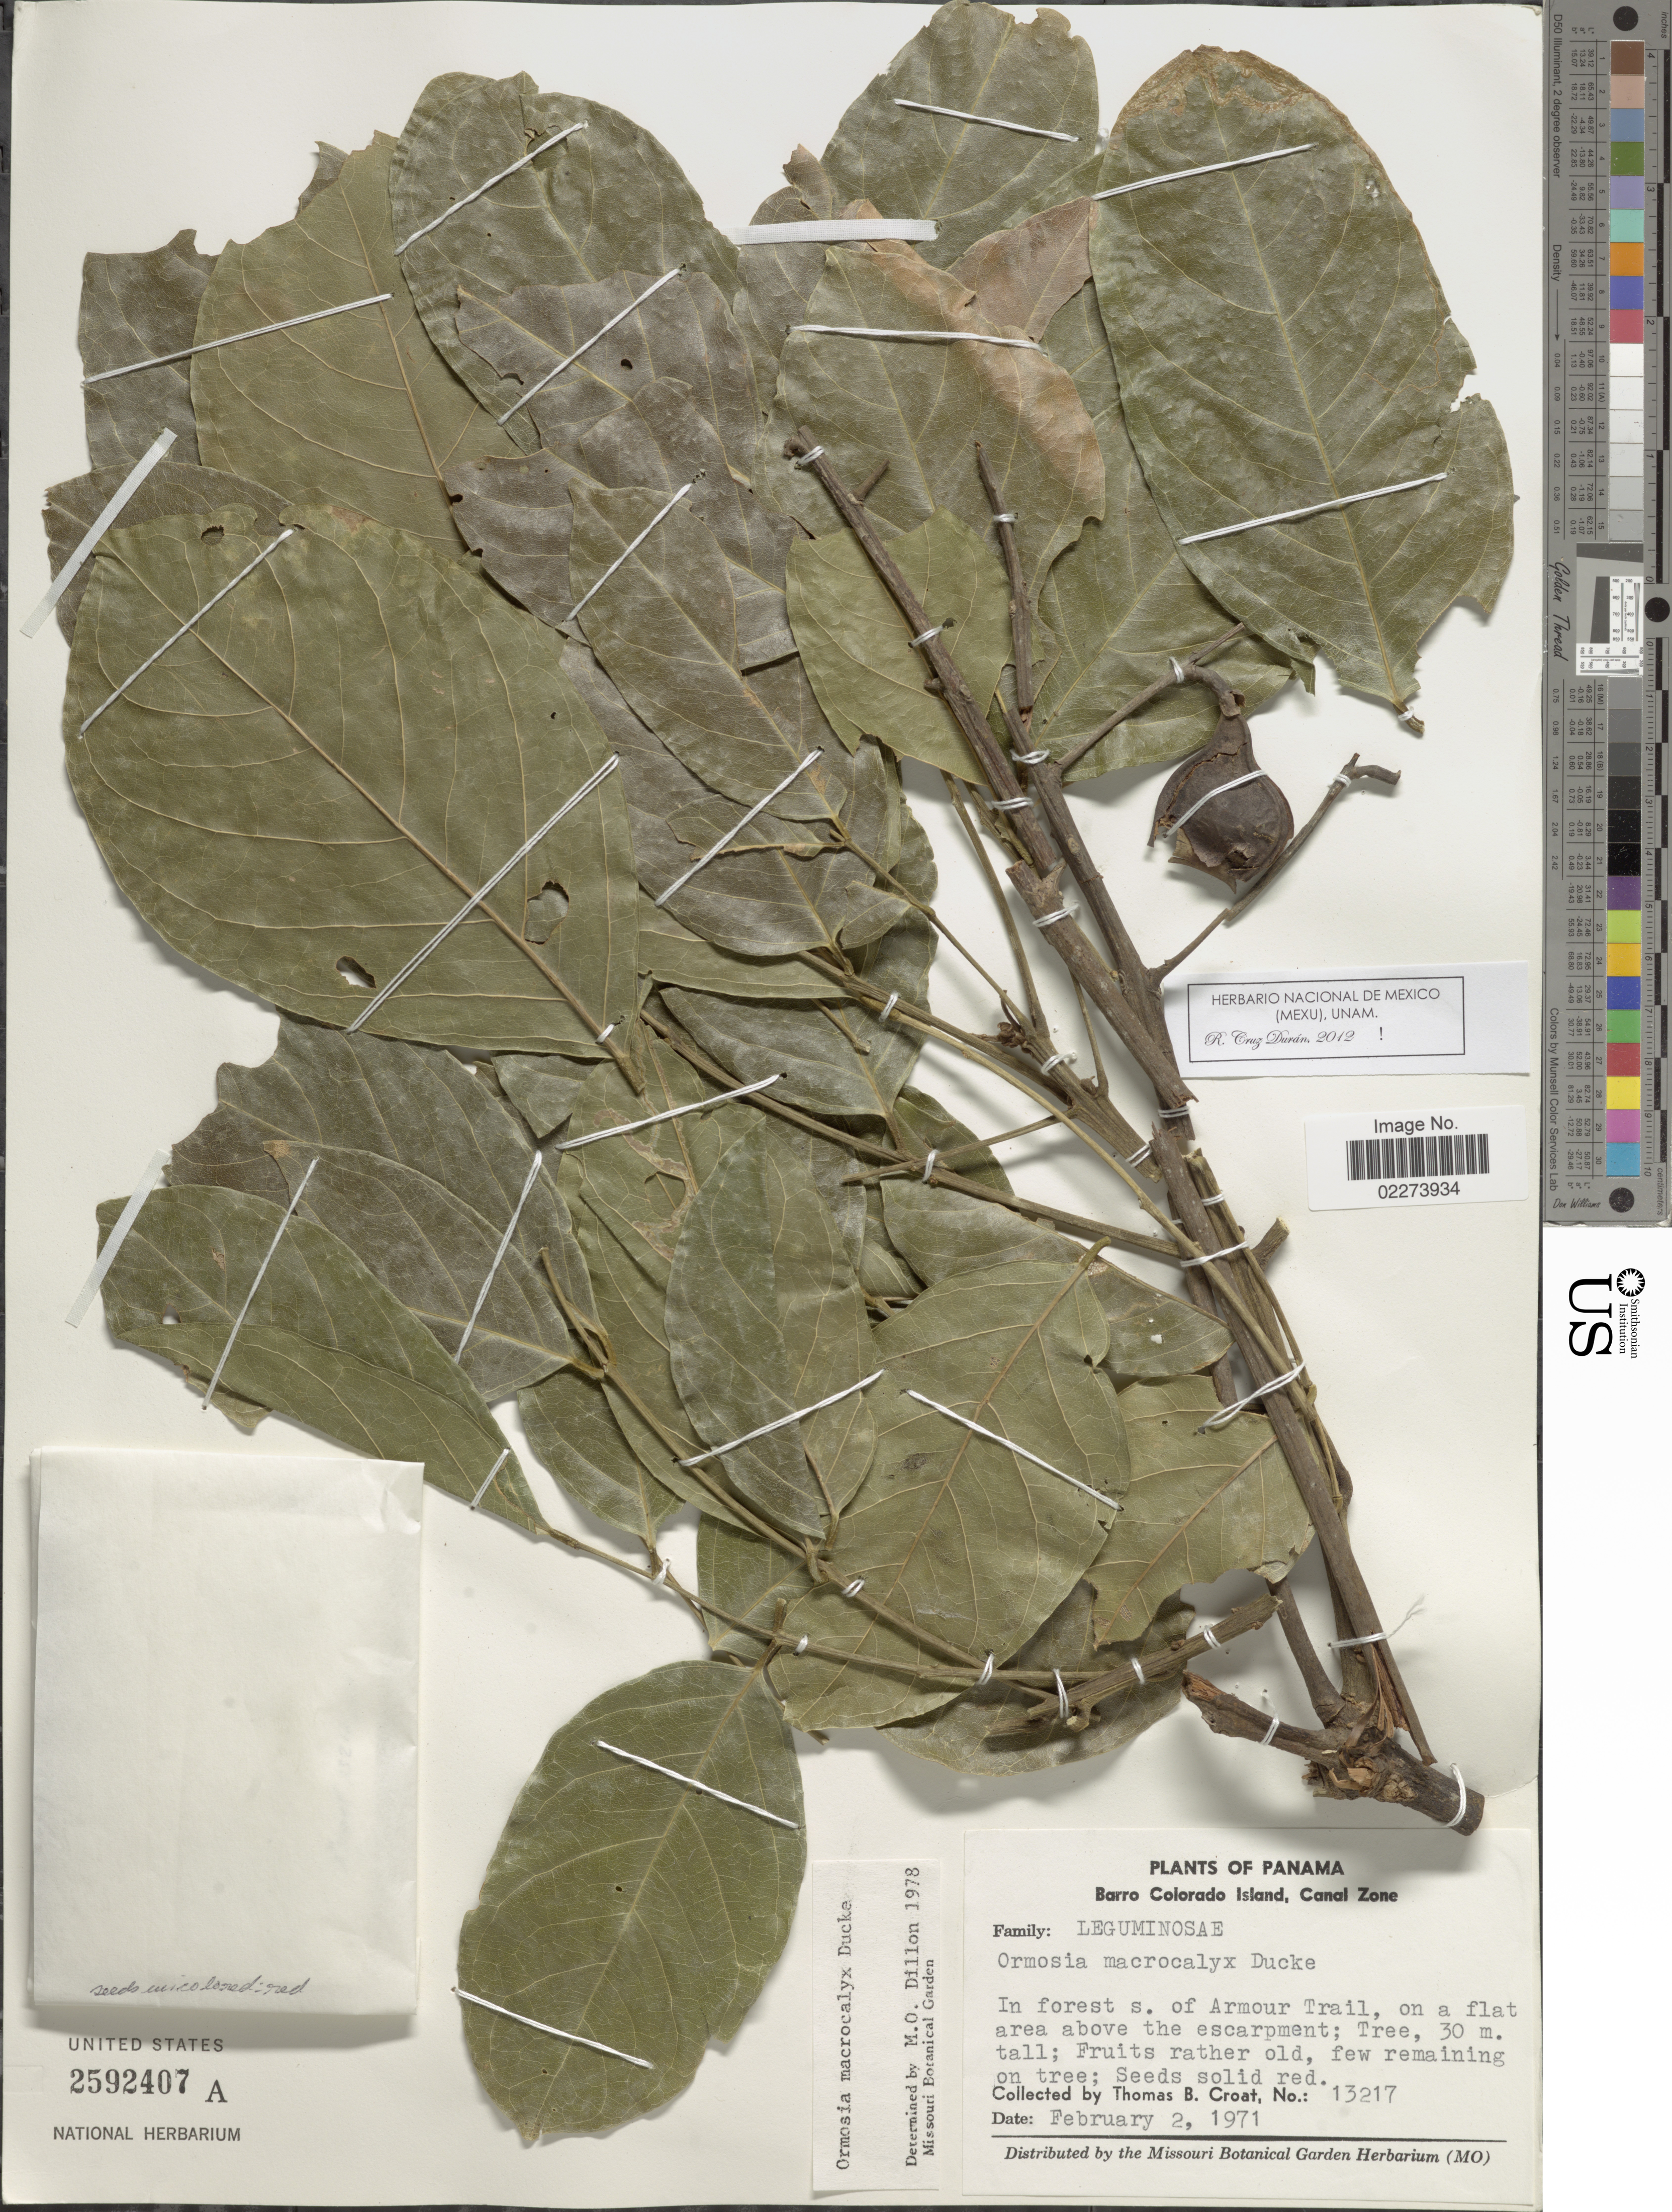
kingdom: Plantae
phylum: Tracheophyta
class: Magnoliopsida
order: Fabales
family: Fabaceae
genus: Ormosia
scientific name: Ormosia macrocalyx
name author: Ducke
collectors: T. B. Croat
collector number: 13217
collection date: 1971-02-02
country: Panama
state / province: Panamá Oeste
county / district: Canal Zone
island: Barro Colorado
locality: Barro Colorado Island, Canal Zone, In forest s. of Armour Trail, on a flat area above the escarpment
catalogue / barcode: US 2592407A